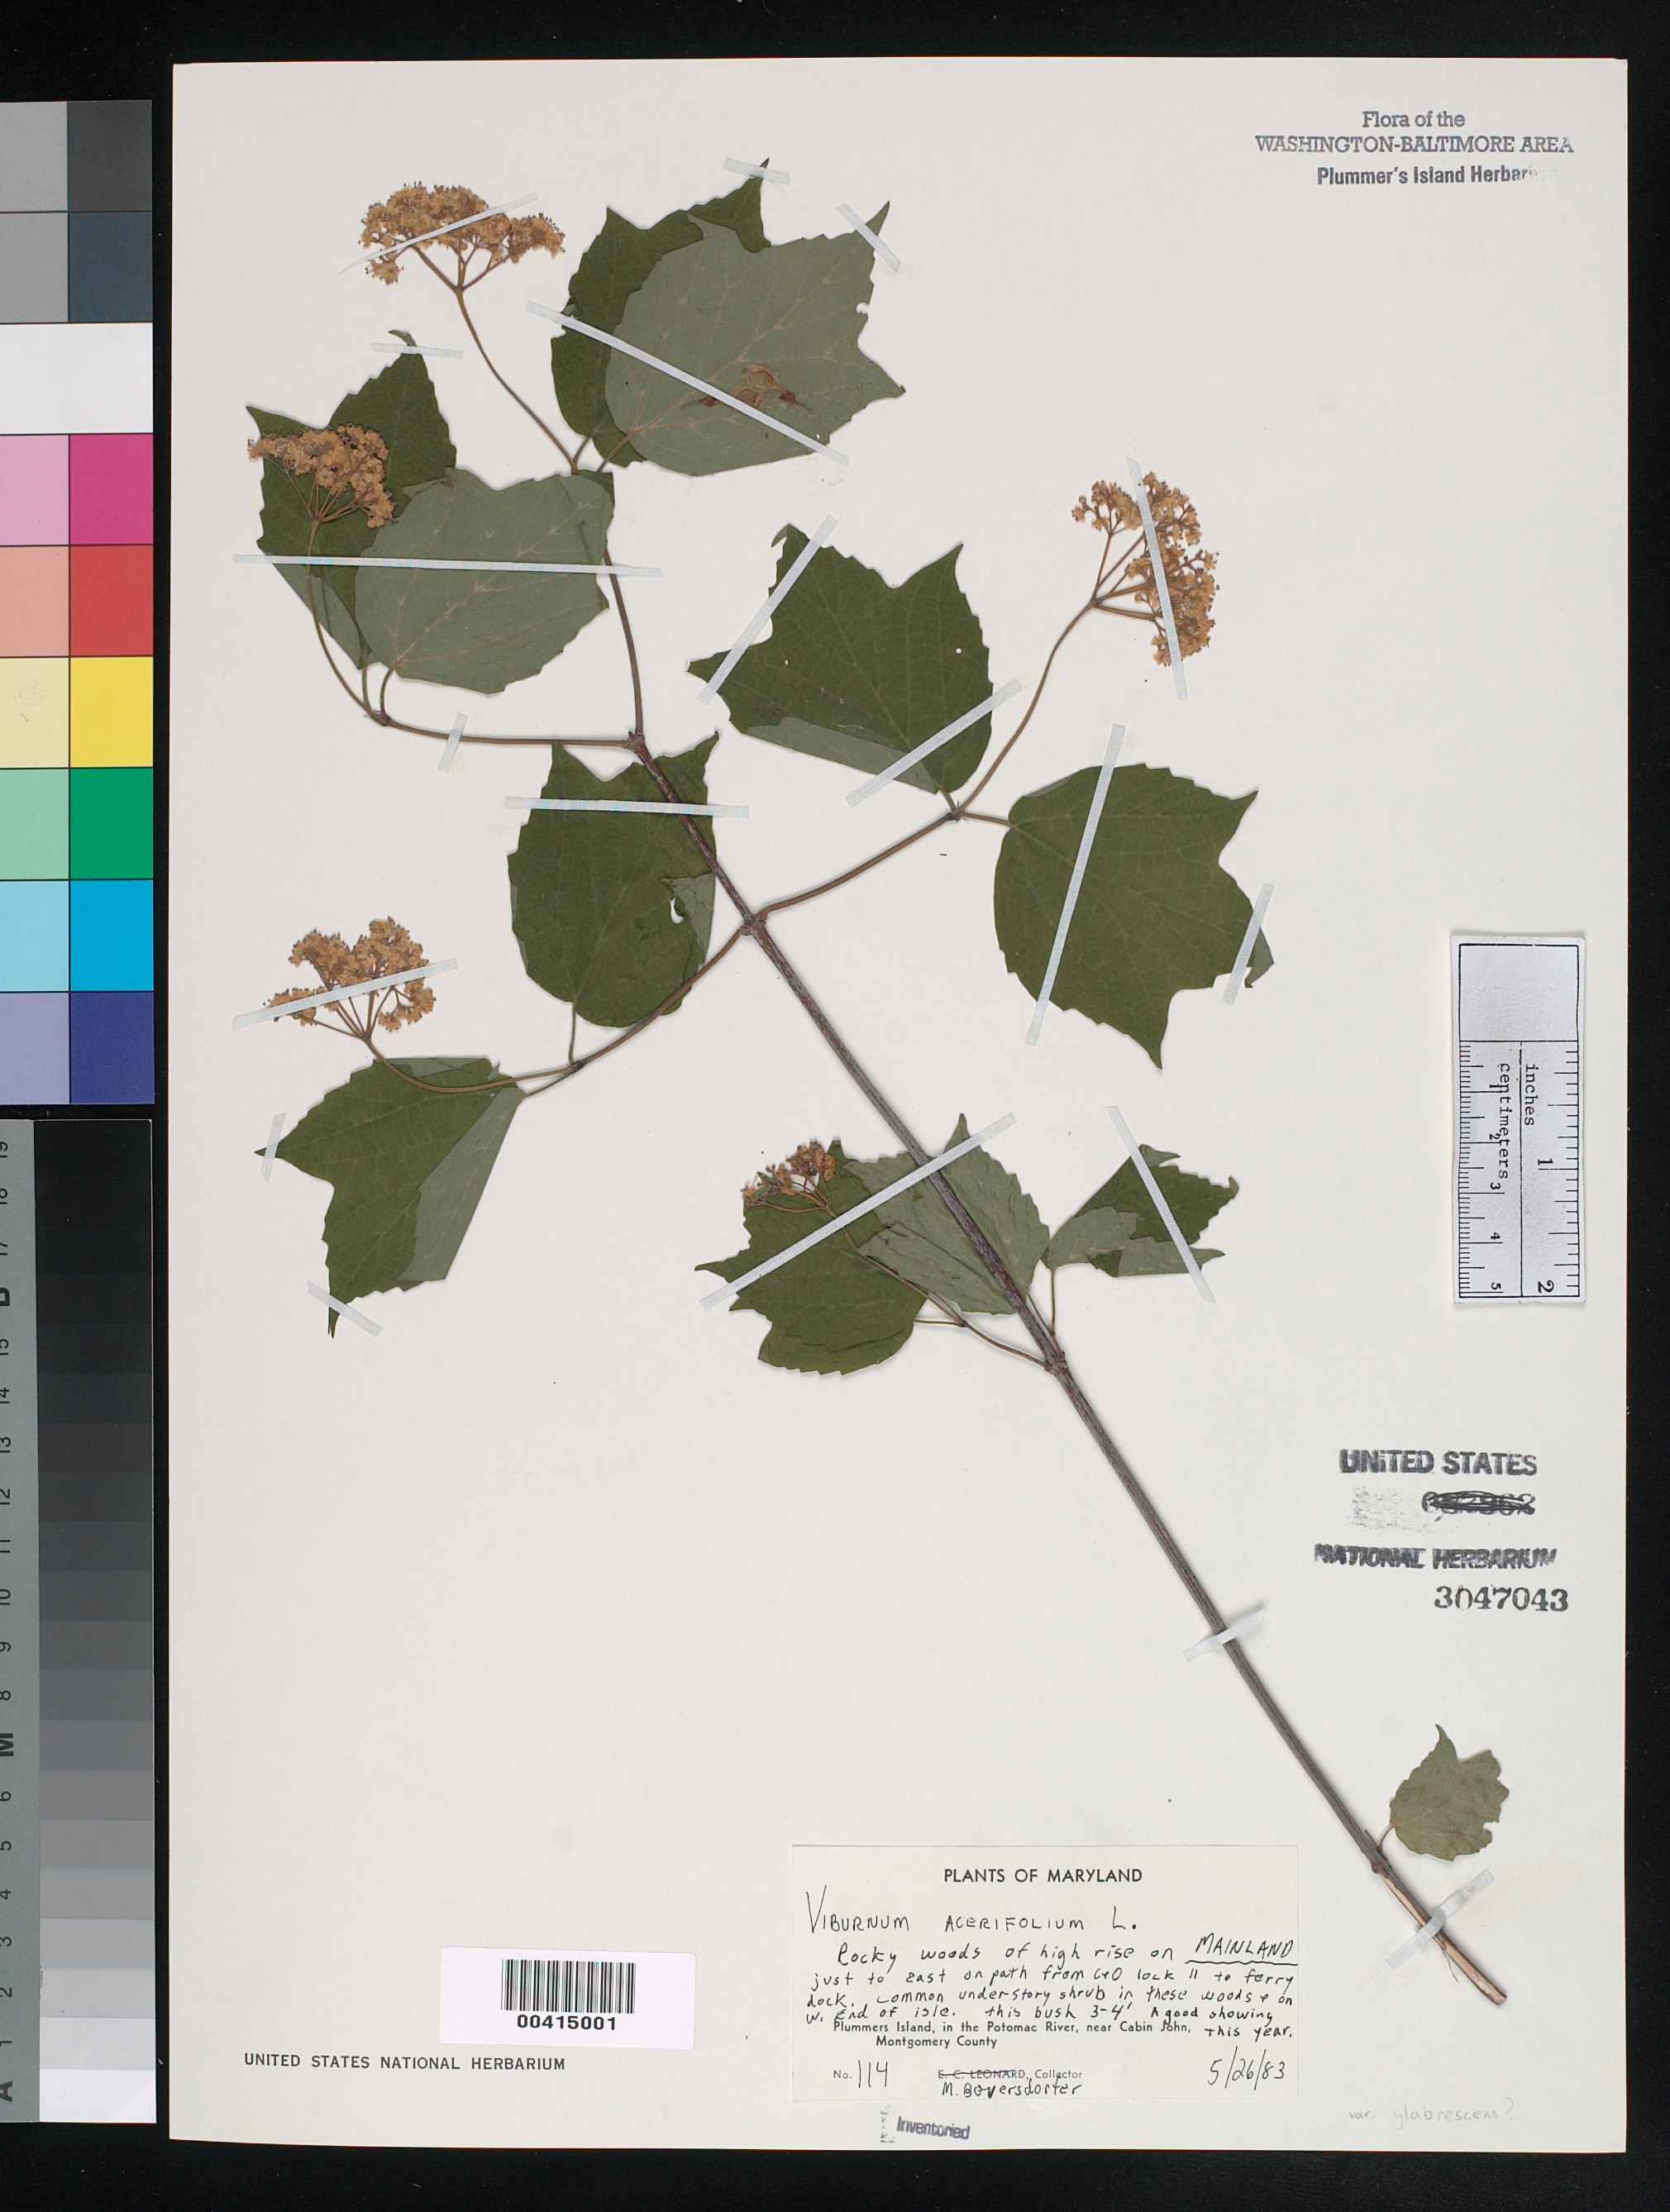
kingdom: Plantae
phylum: Tracheophyta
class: Magnoliopsida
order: Dipsacales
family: Viburnaceae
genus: Viburnum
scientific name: Viburnum acerifolium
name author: L.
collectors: M. Beyersdorfer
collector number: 114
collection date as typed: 26 May 1983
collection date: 1983-05-26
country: United States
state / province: Maryland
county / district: Montgomery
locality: Plummer's Island; Mainland, high rise just to east on path from C&O Lock 11 to ferry dock C. & O. Canal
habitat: Rocky woods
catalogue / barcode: US 3047043